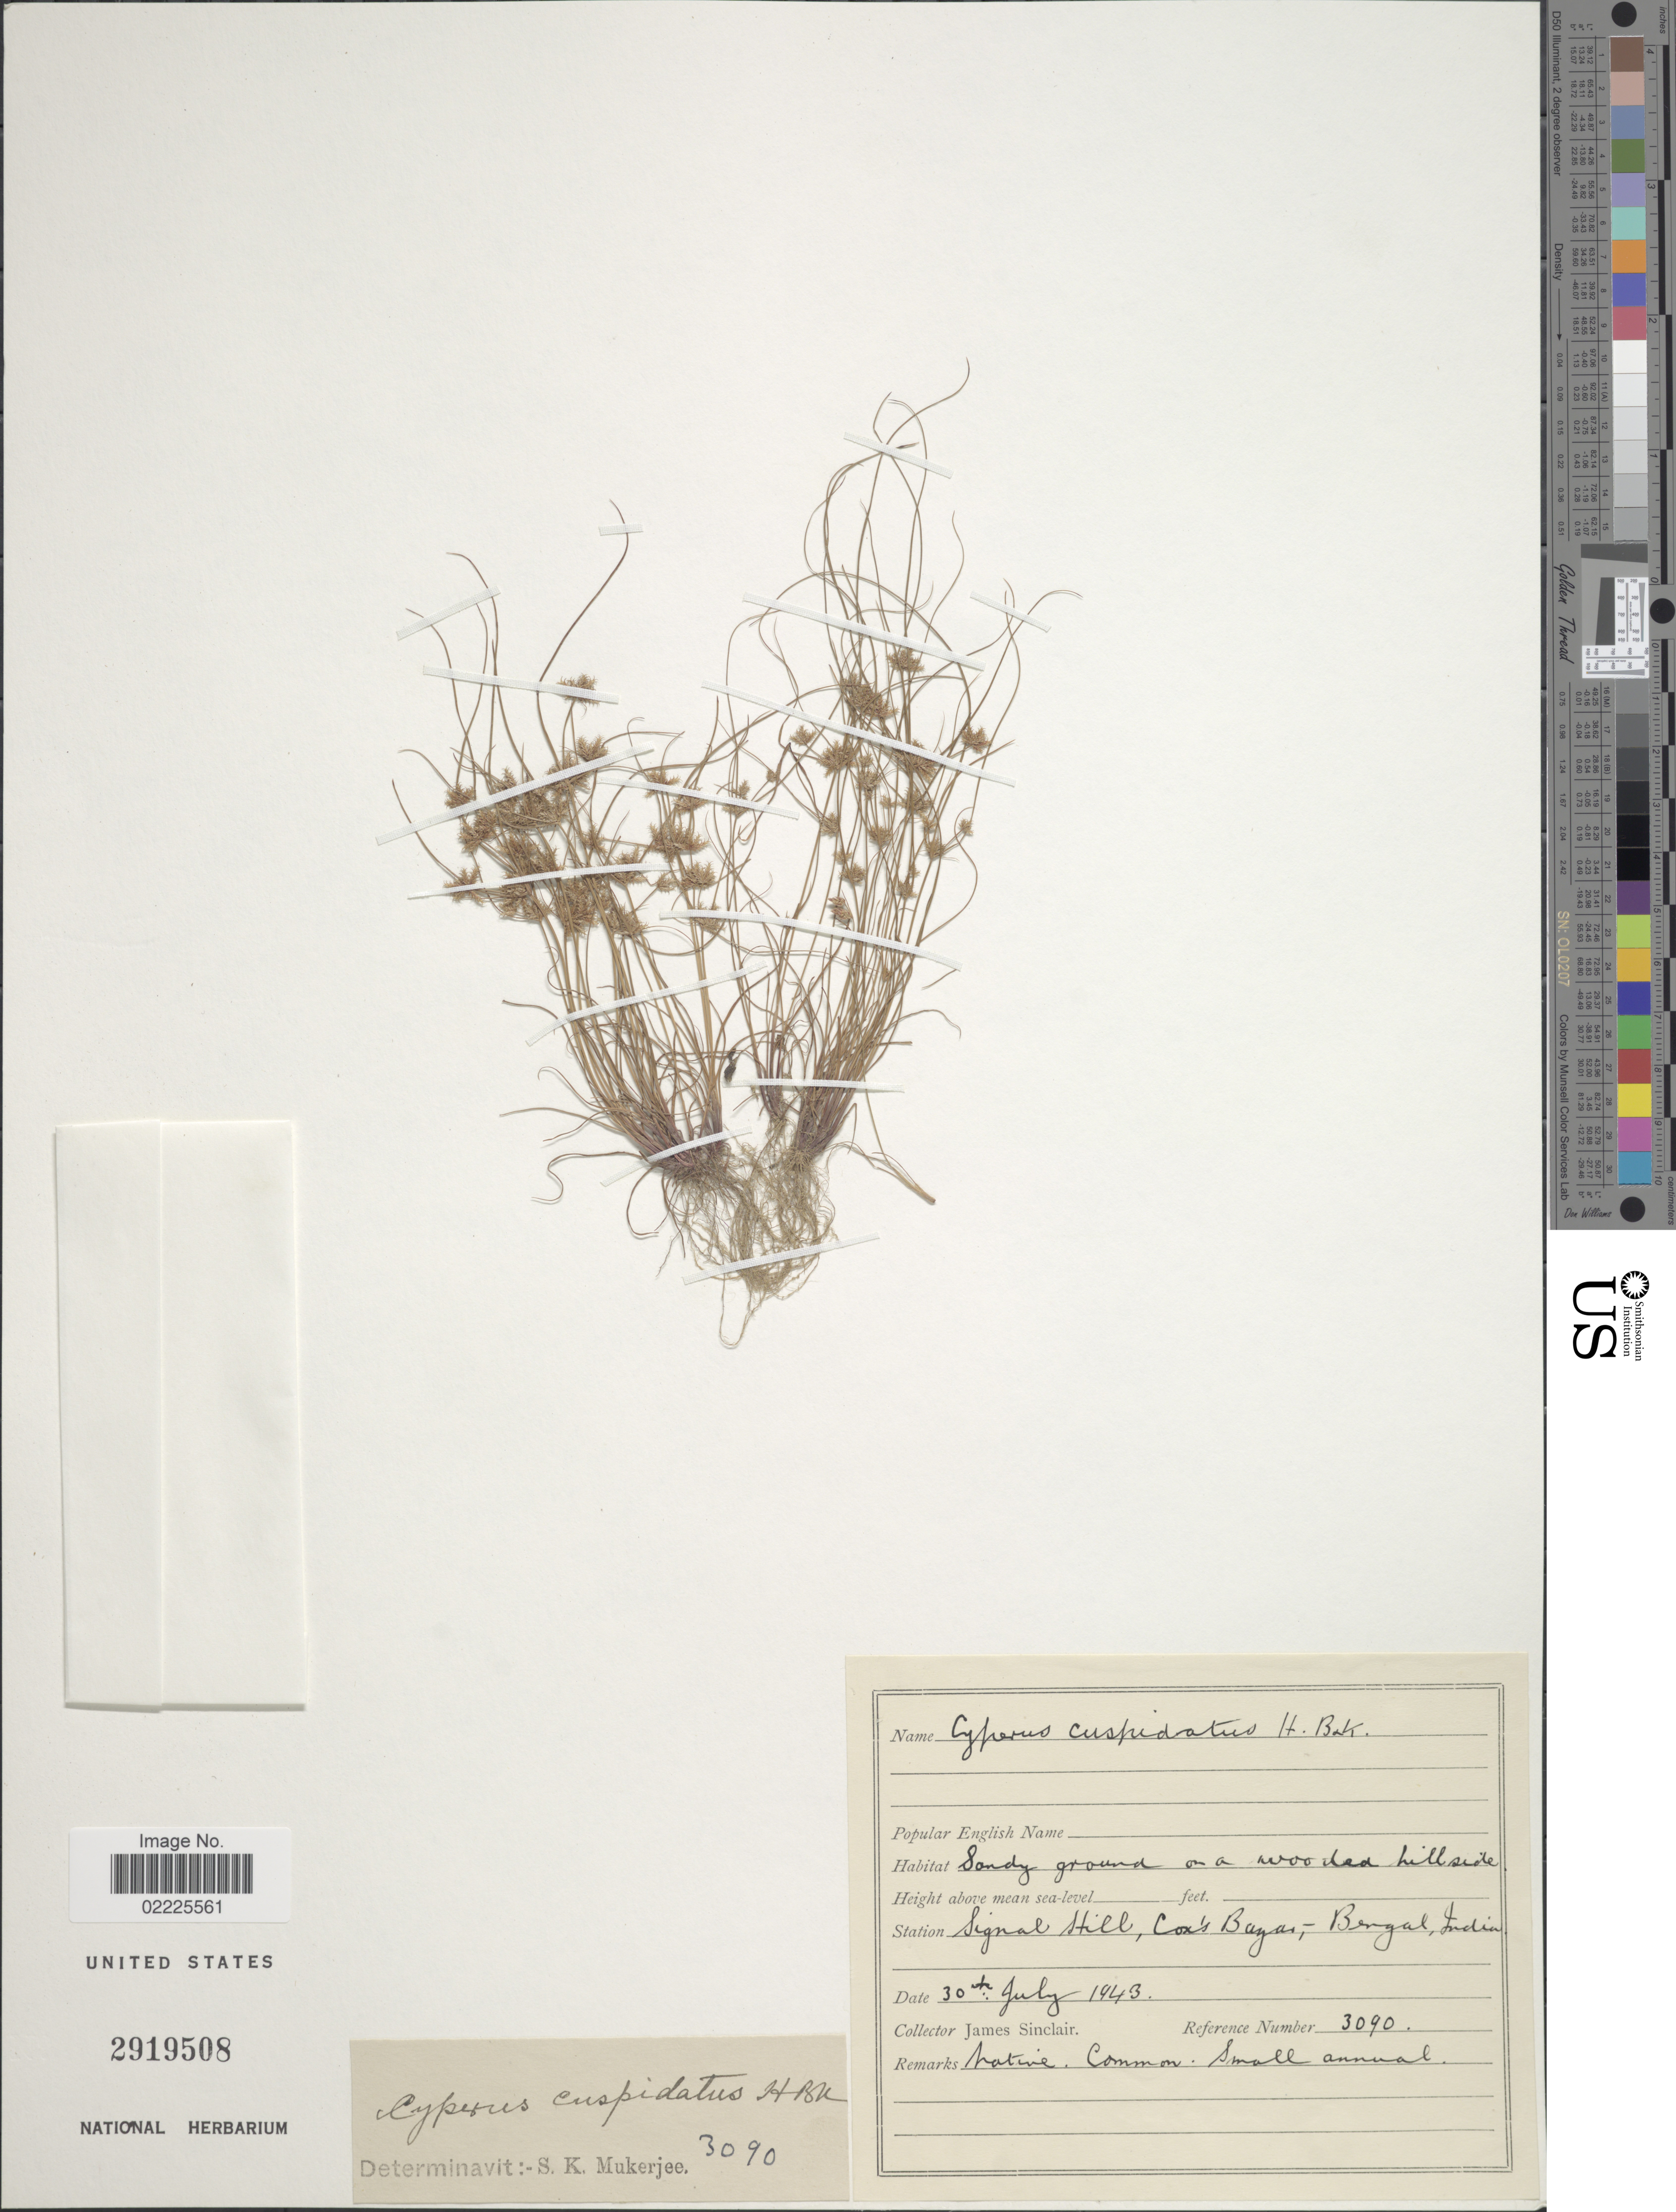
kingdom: Plantae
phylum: Tracheophyta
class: Liliopsida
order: Poales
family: Cyperaceae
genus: Cyperus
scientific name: Cyperus cuspidatus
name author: Kunth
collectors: J. Sinclair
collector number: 3090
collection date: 1943-07-30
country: Bangladesh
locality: Signal Hill, Cox's Bayas,- Bengal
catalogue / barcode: US 2919508